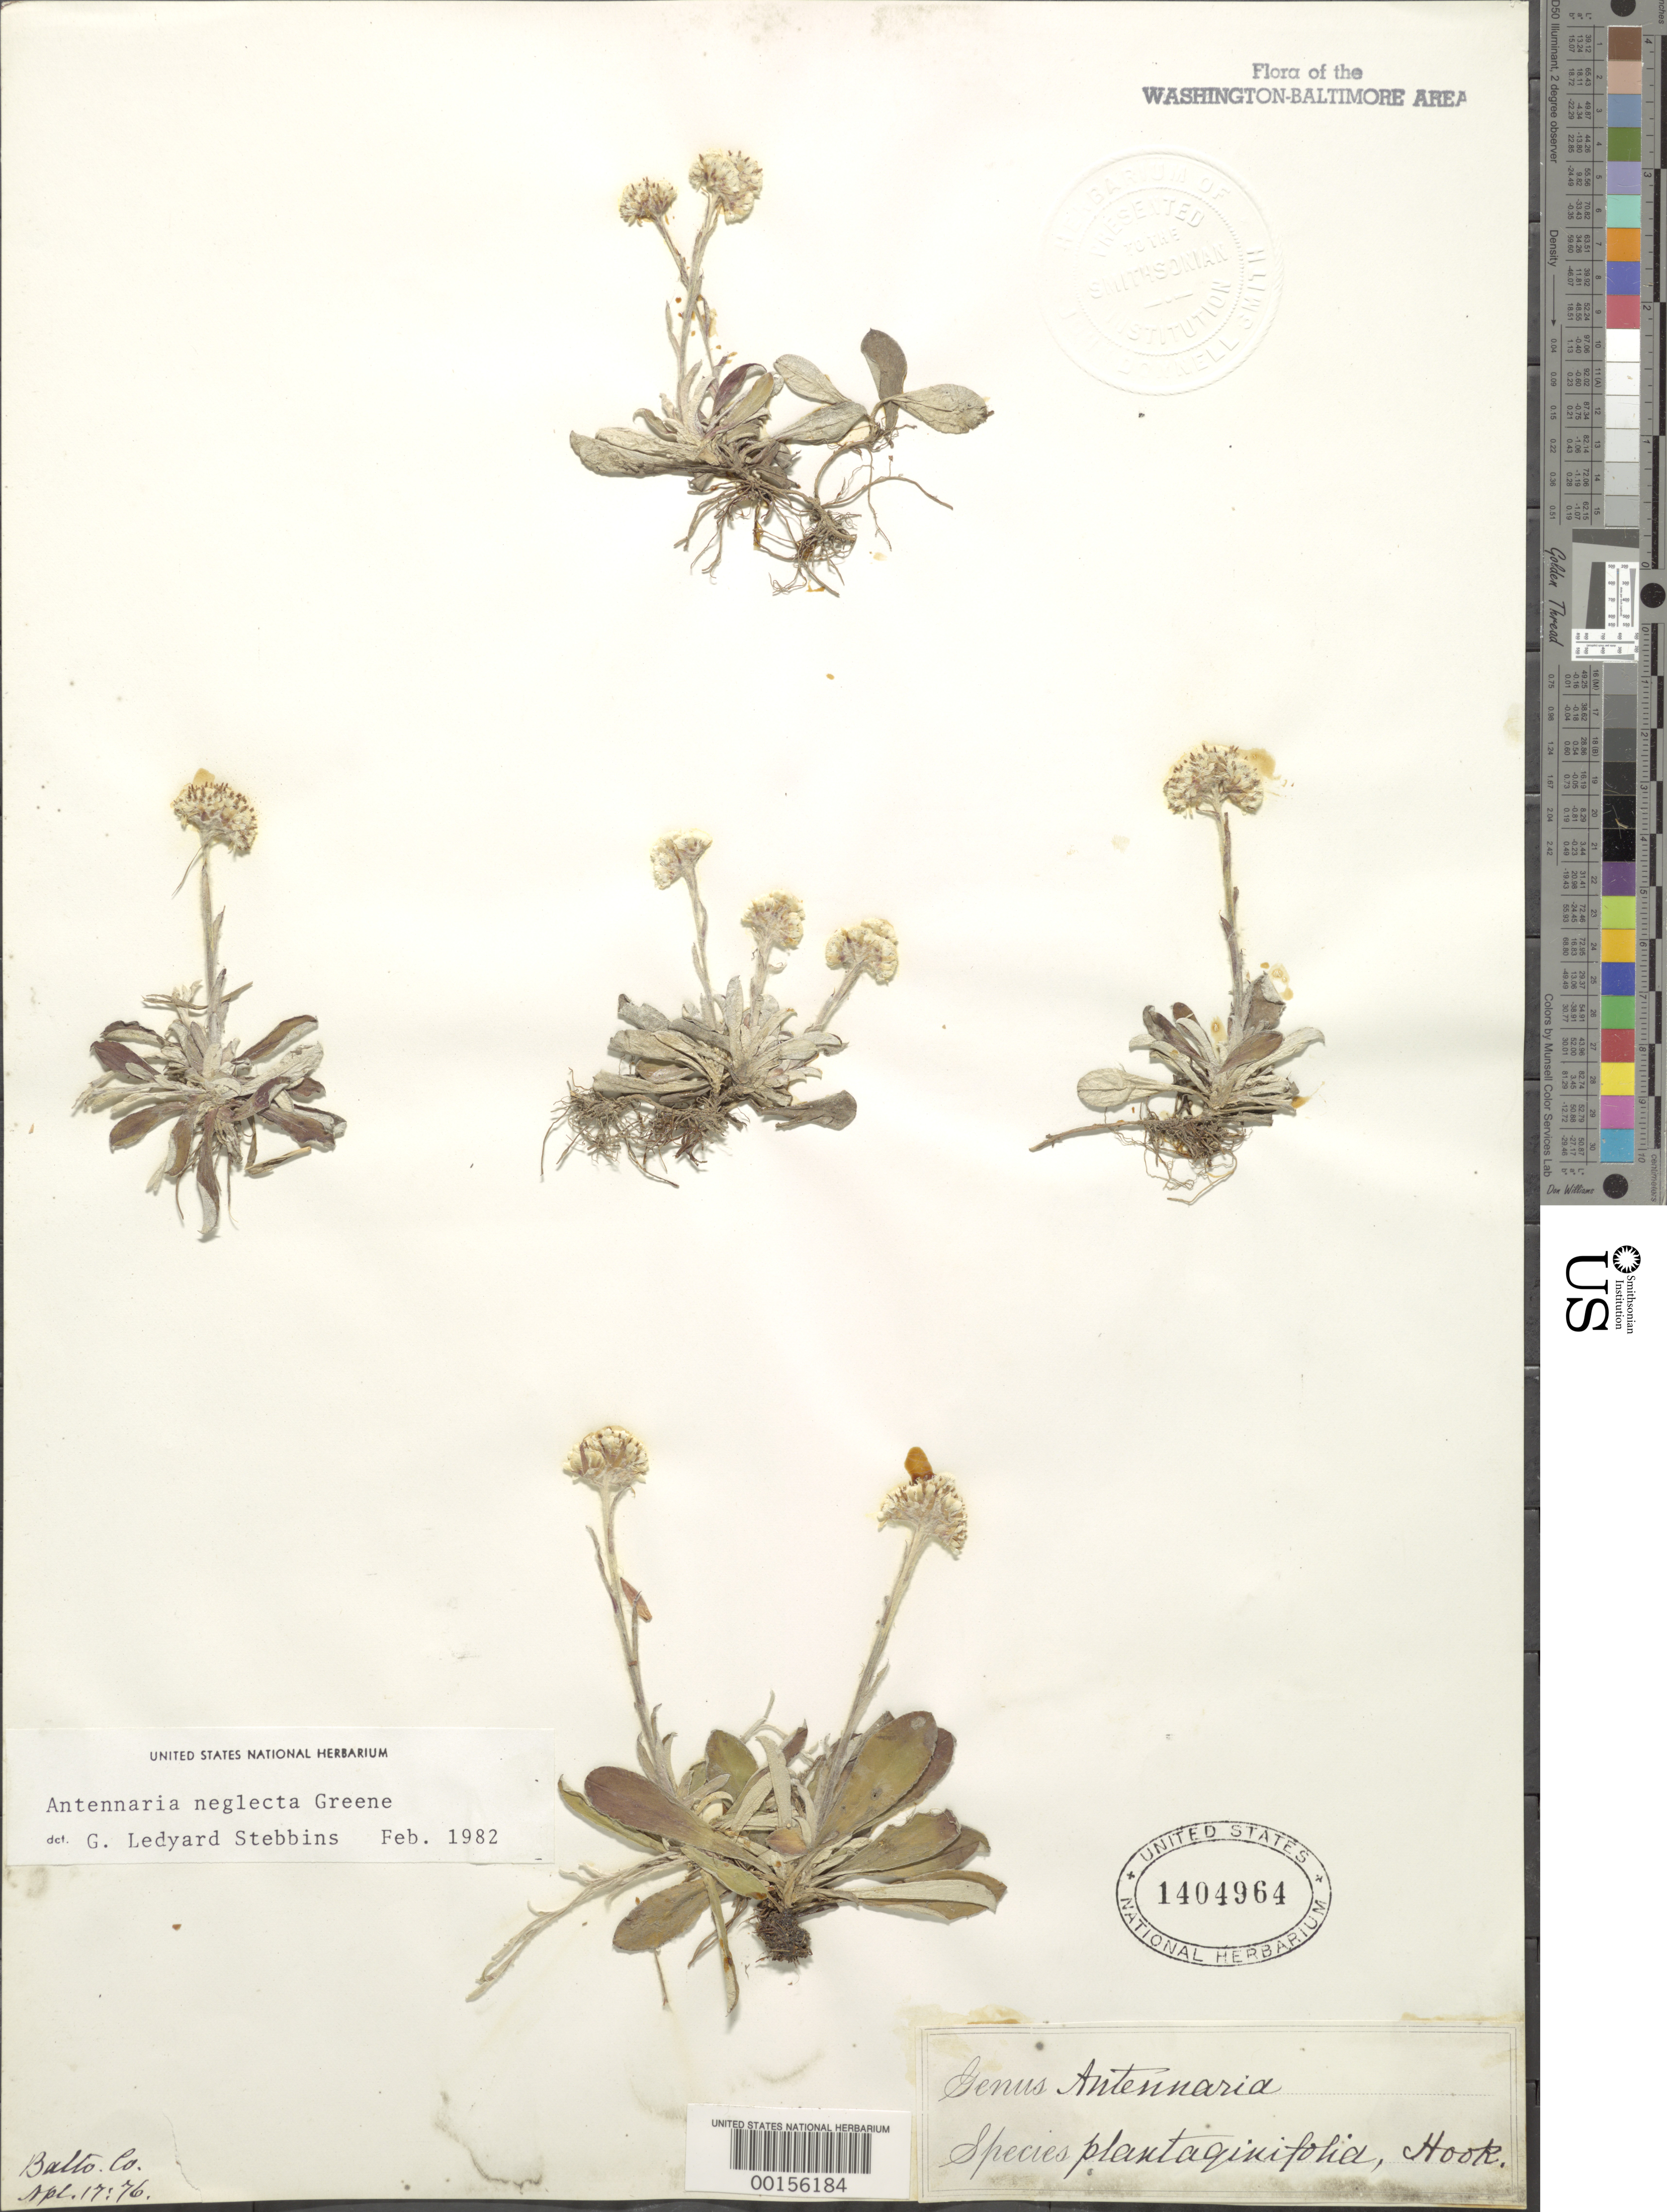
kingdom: Plantae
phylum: Tracheophyta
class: Magnoliopsida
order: Asterales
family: Asteraceae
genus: Antennaria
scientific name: Antennaria neglecta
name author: Greene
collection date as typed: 17 Apr 1876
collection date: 1876-04-17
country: United States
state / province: Maryland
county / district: Baltimore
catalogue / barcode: US 1404964